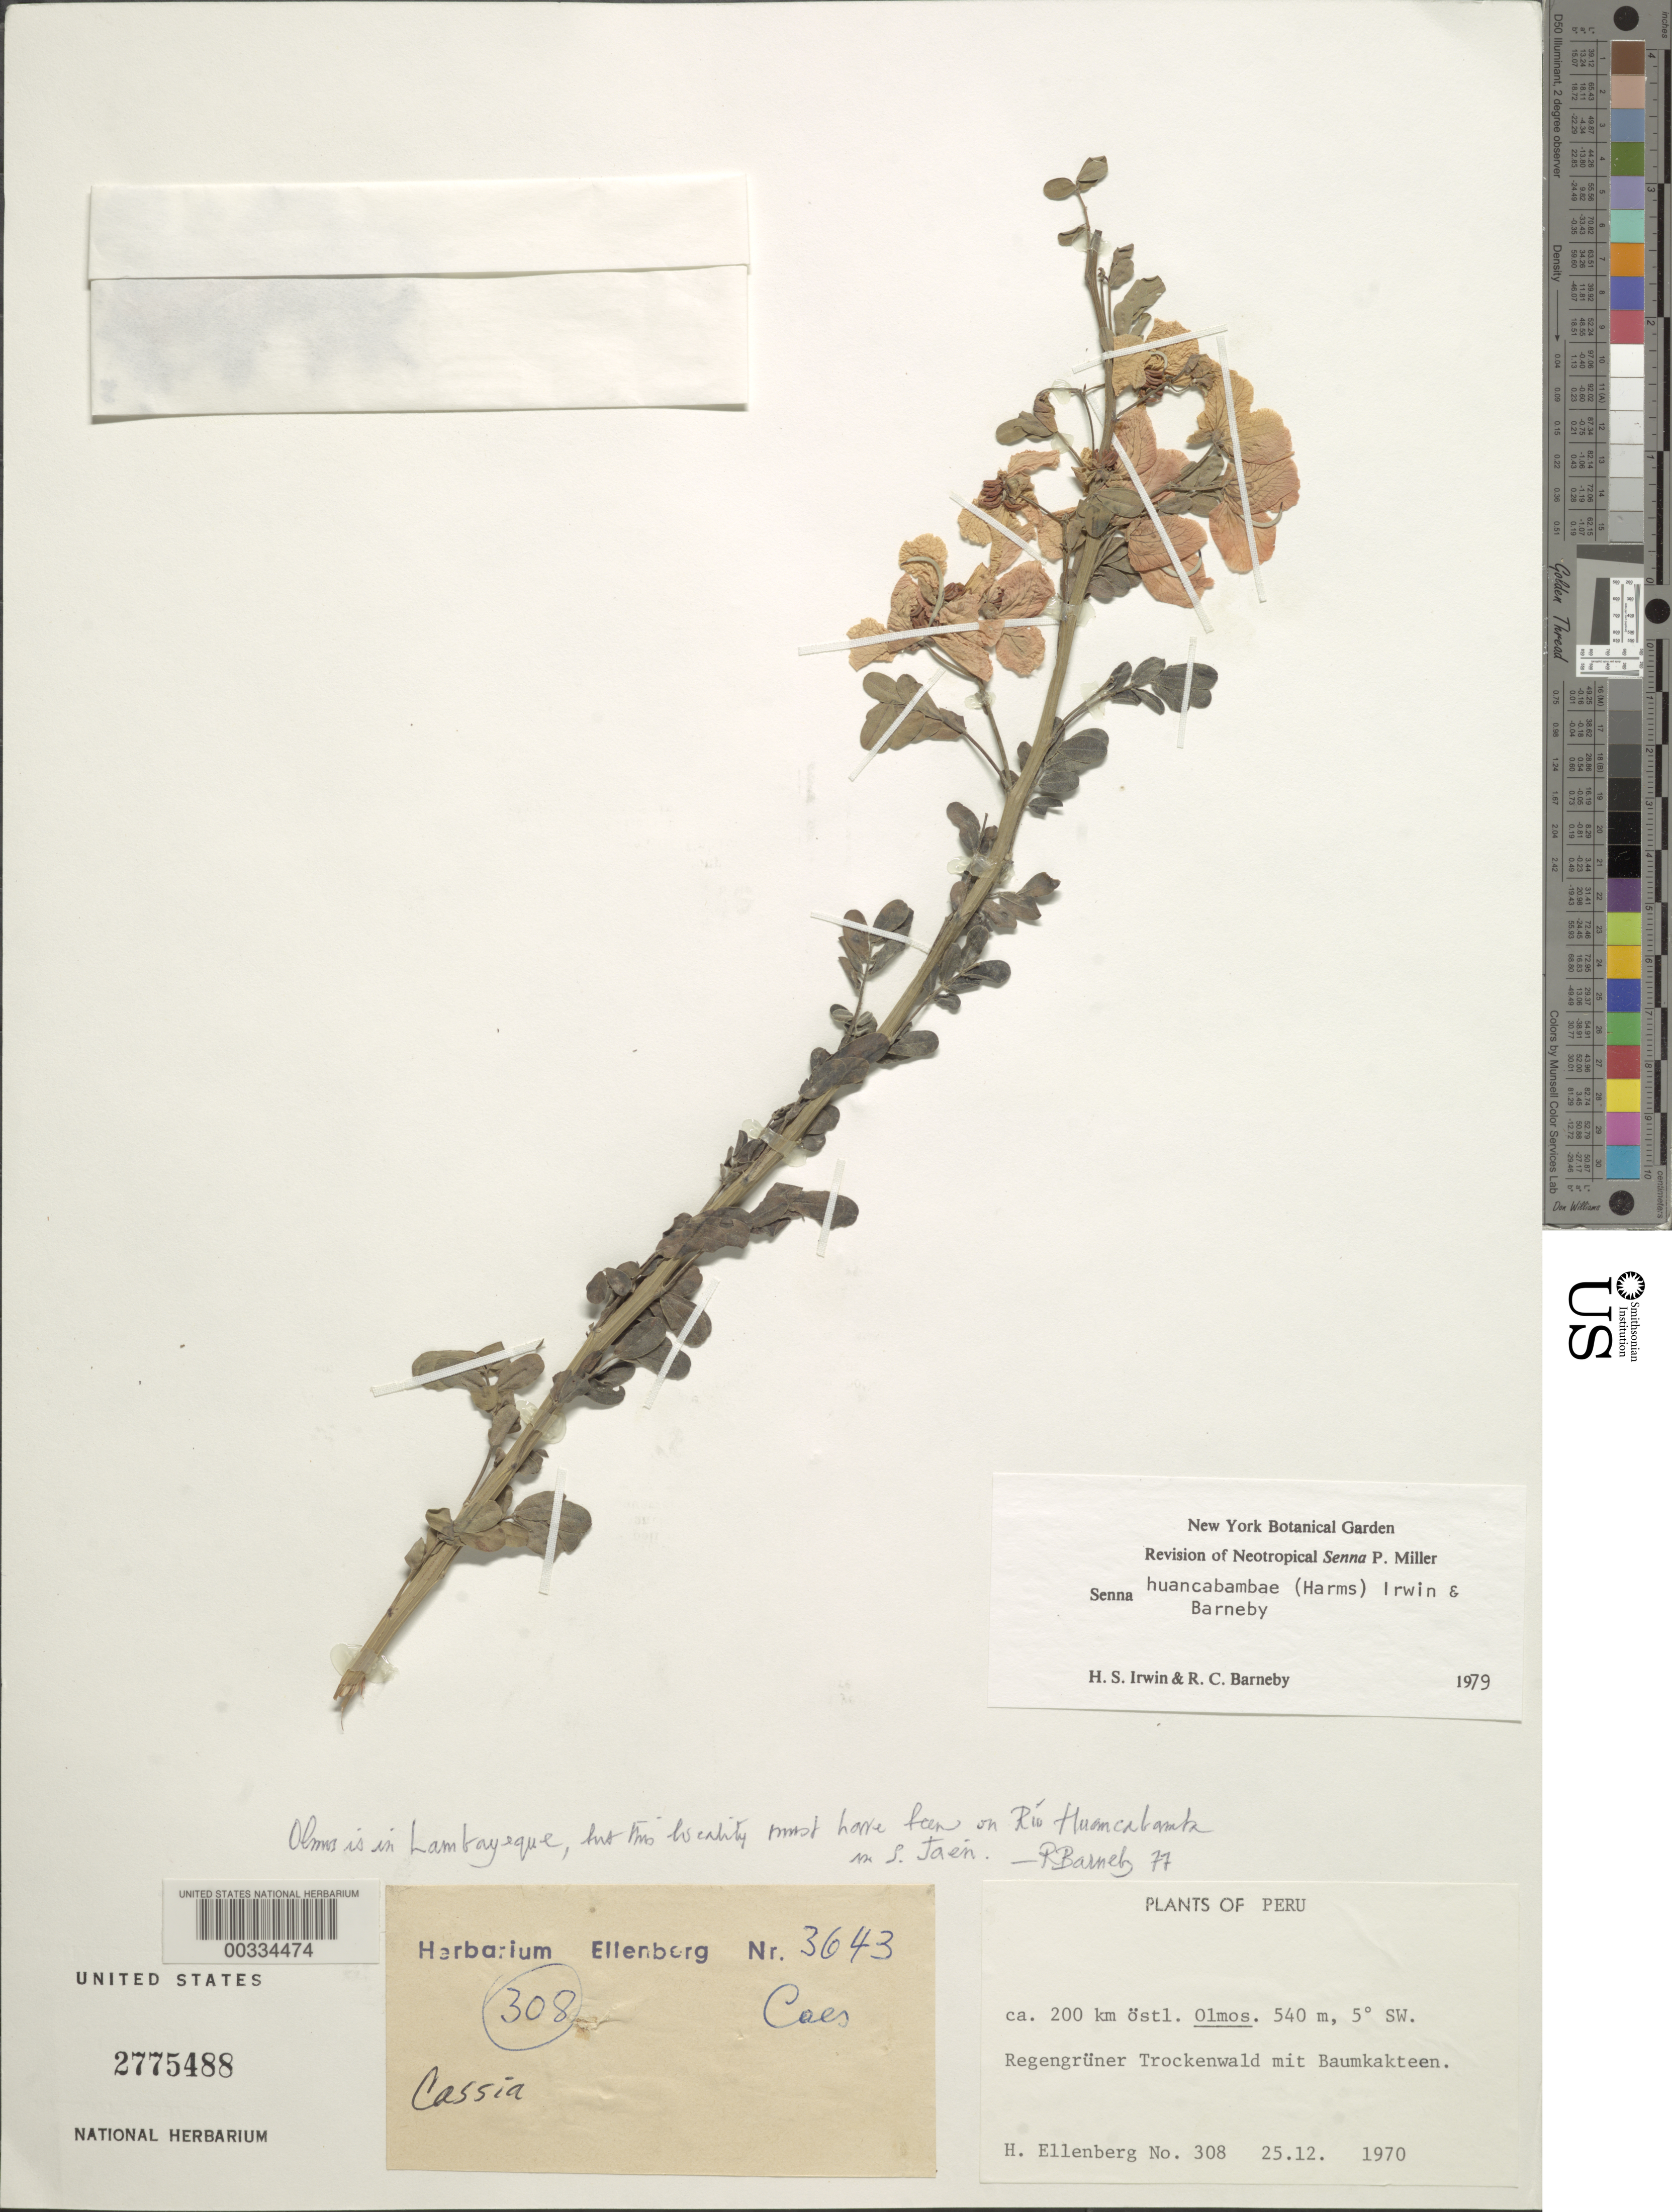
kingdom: Plantae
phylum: Tracheophyta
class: Magnoliopsida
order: Fabales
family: Fabaceae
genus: Senna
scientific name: Senna huancabambae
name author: (Harms) H.S. Irwin & Barneby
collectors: H. Ellenberg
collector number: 308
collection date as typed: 25 Dec 1970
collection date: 1970-12-25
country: Peru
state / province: San Martín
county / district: Mariscal Cáceres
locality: Rio Huallaga, margen Derecha del; Balsa Probana; dtto. Tocache Nuevo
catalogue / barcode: US 2775488